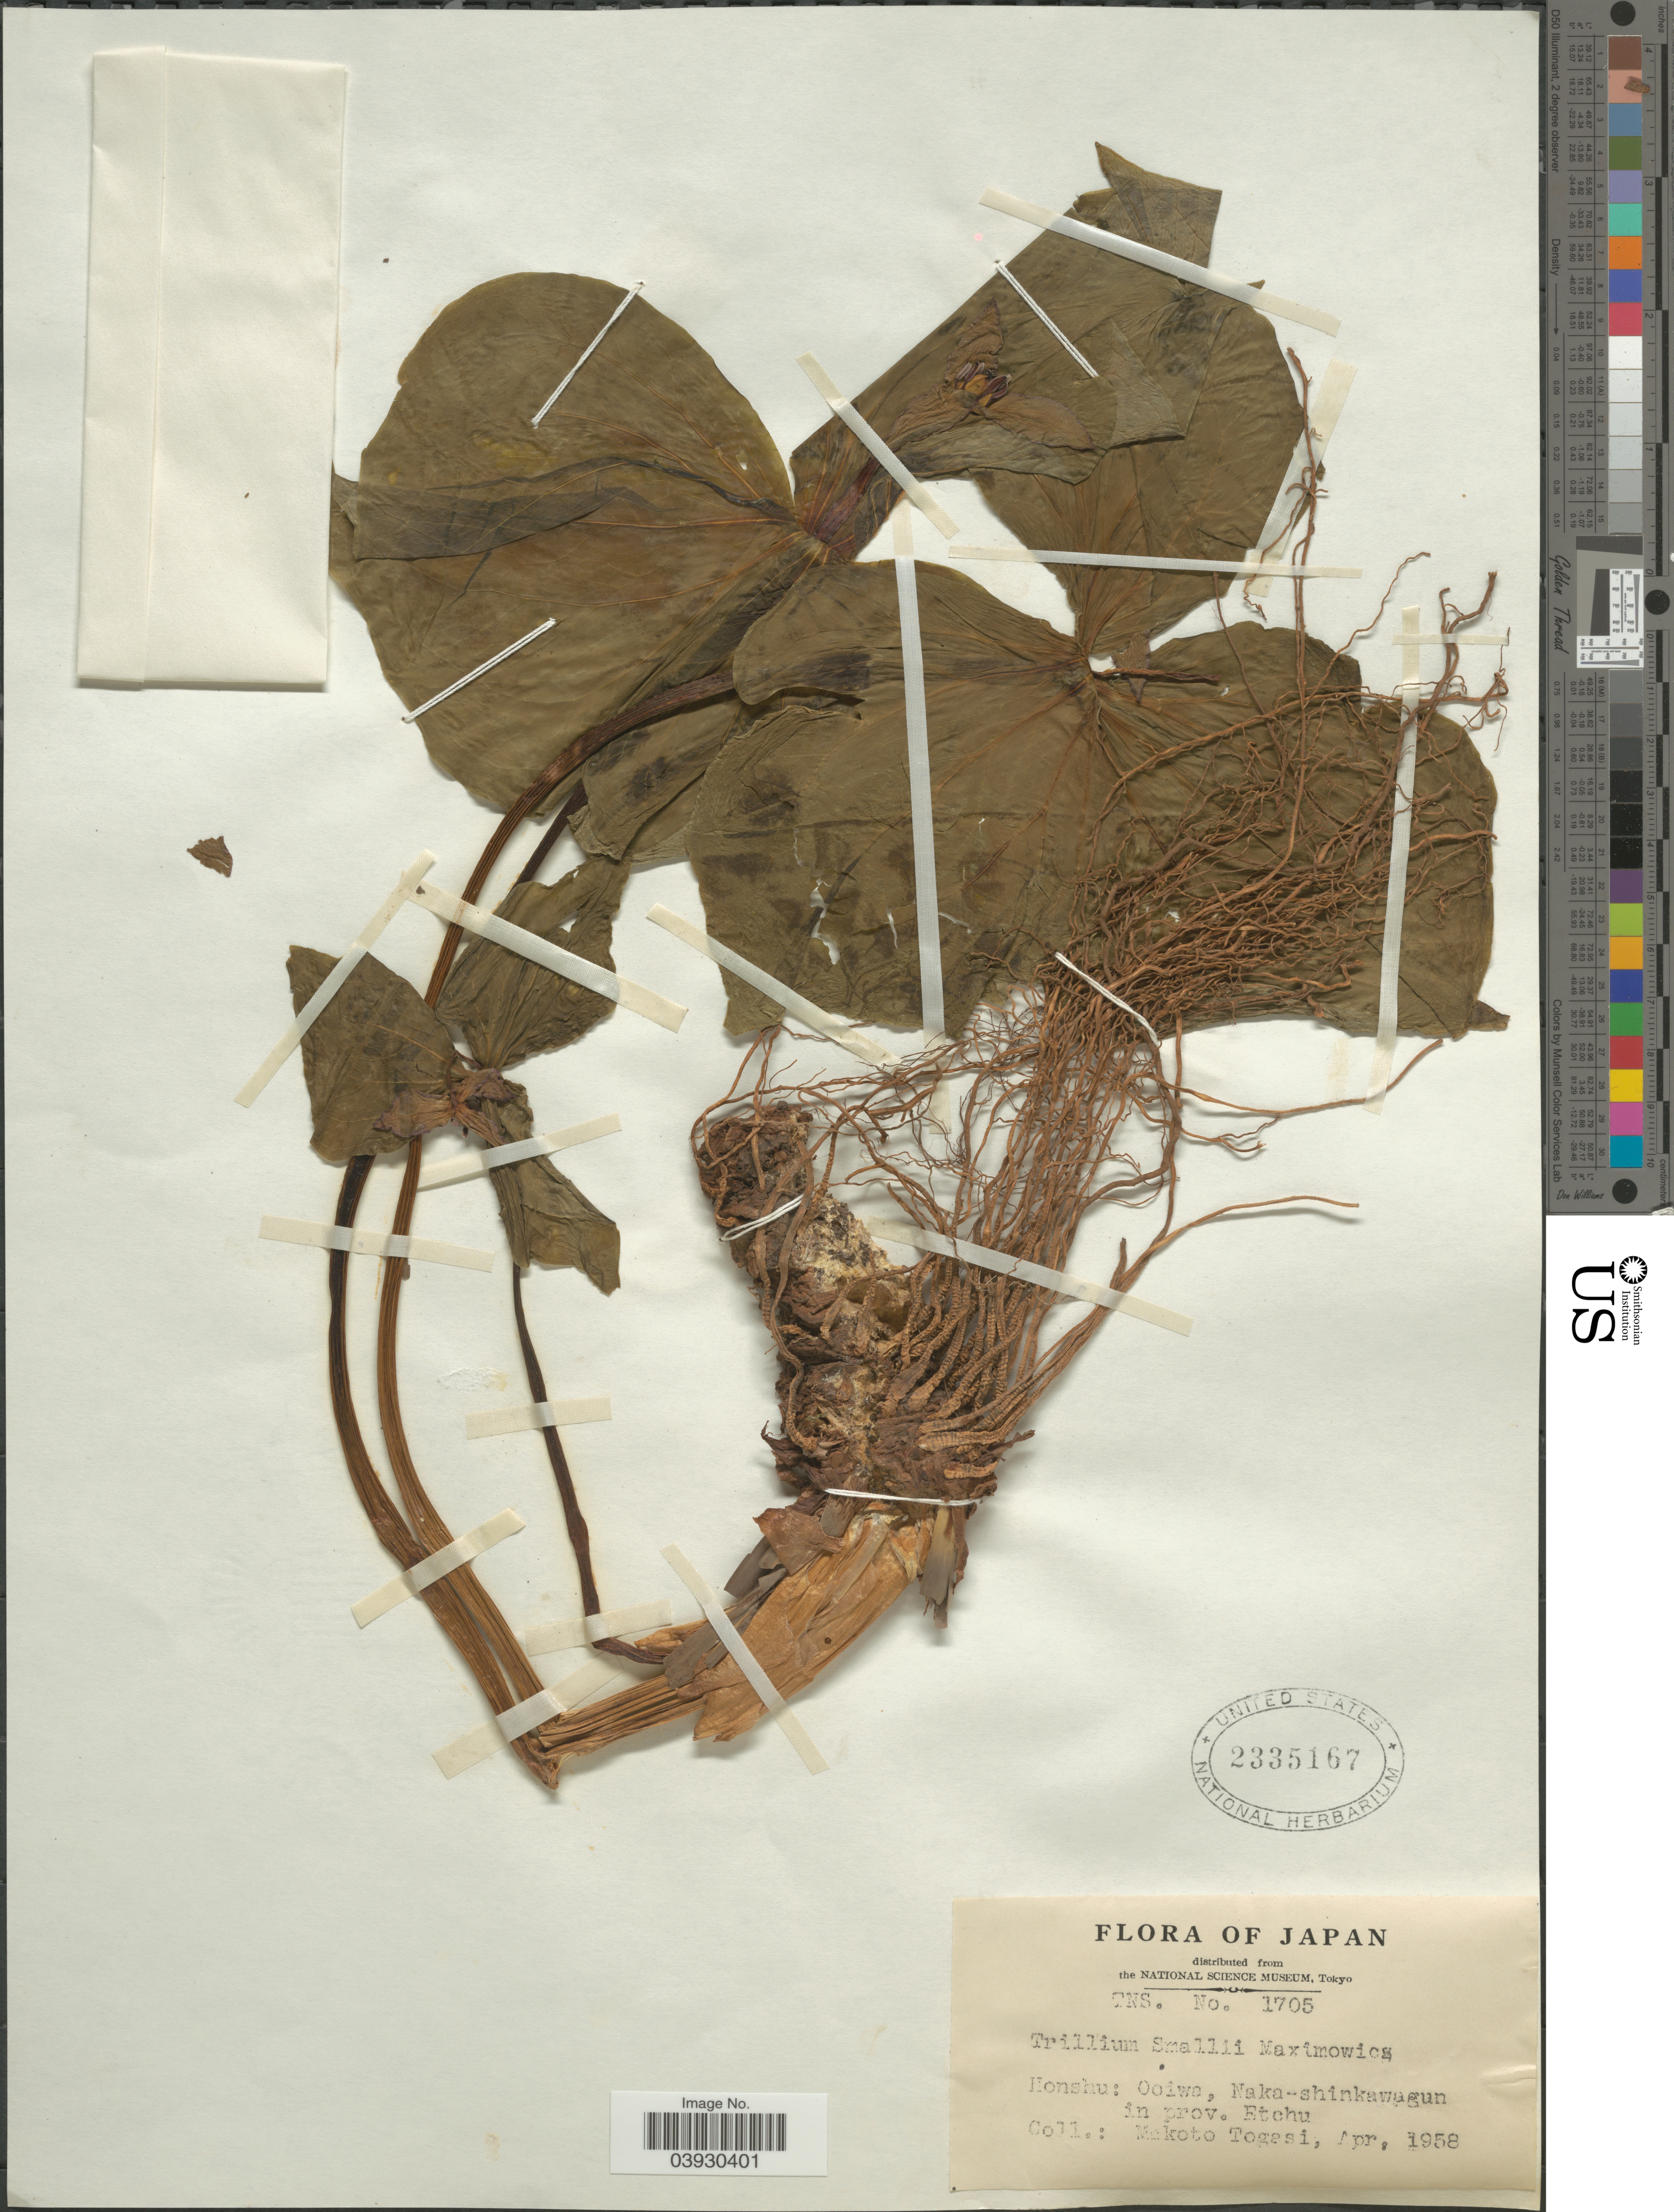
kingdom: Plantae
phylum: Tracheophyta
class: Liliopsida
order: Liliales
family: Melanthiaceae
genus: Trillium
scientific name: Trillium smallii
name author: Maxim.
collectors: M. Togasi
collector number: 1705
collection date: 1958-04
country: Japan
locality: Honshu: Ooiwa, Naka-shinkawagun in prov. Etchu.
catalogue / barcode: US 2335167